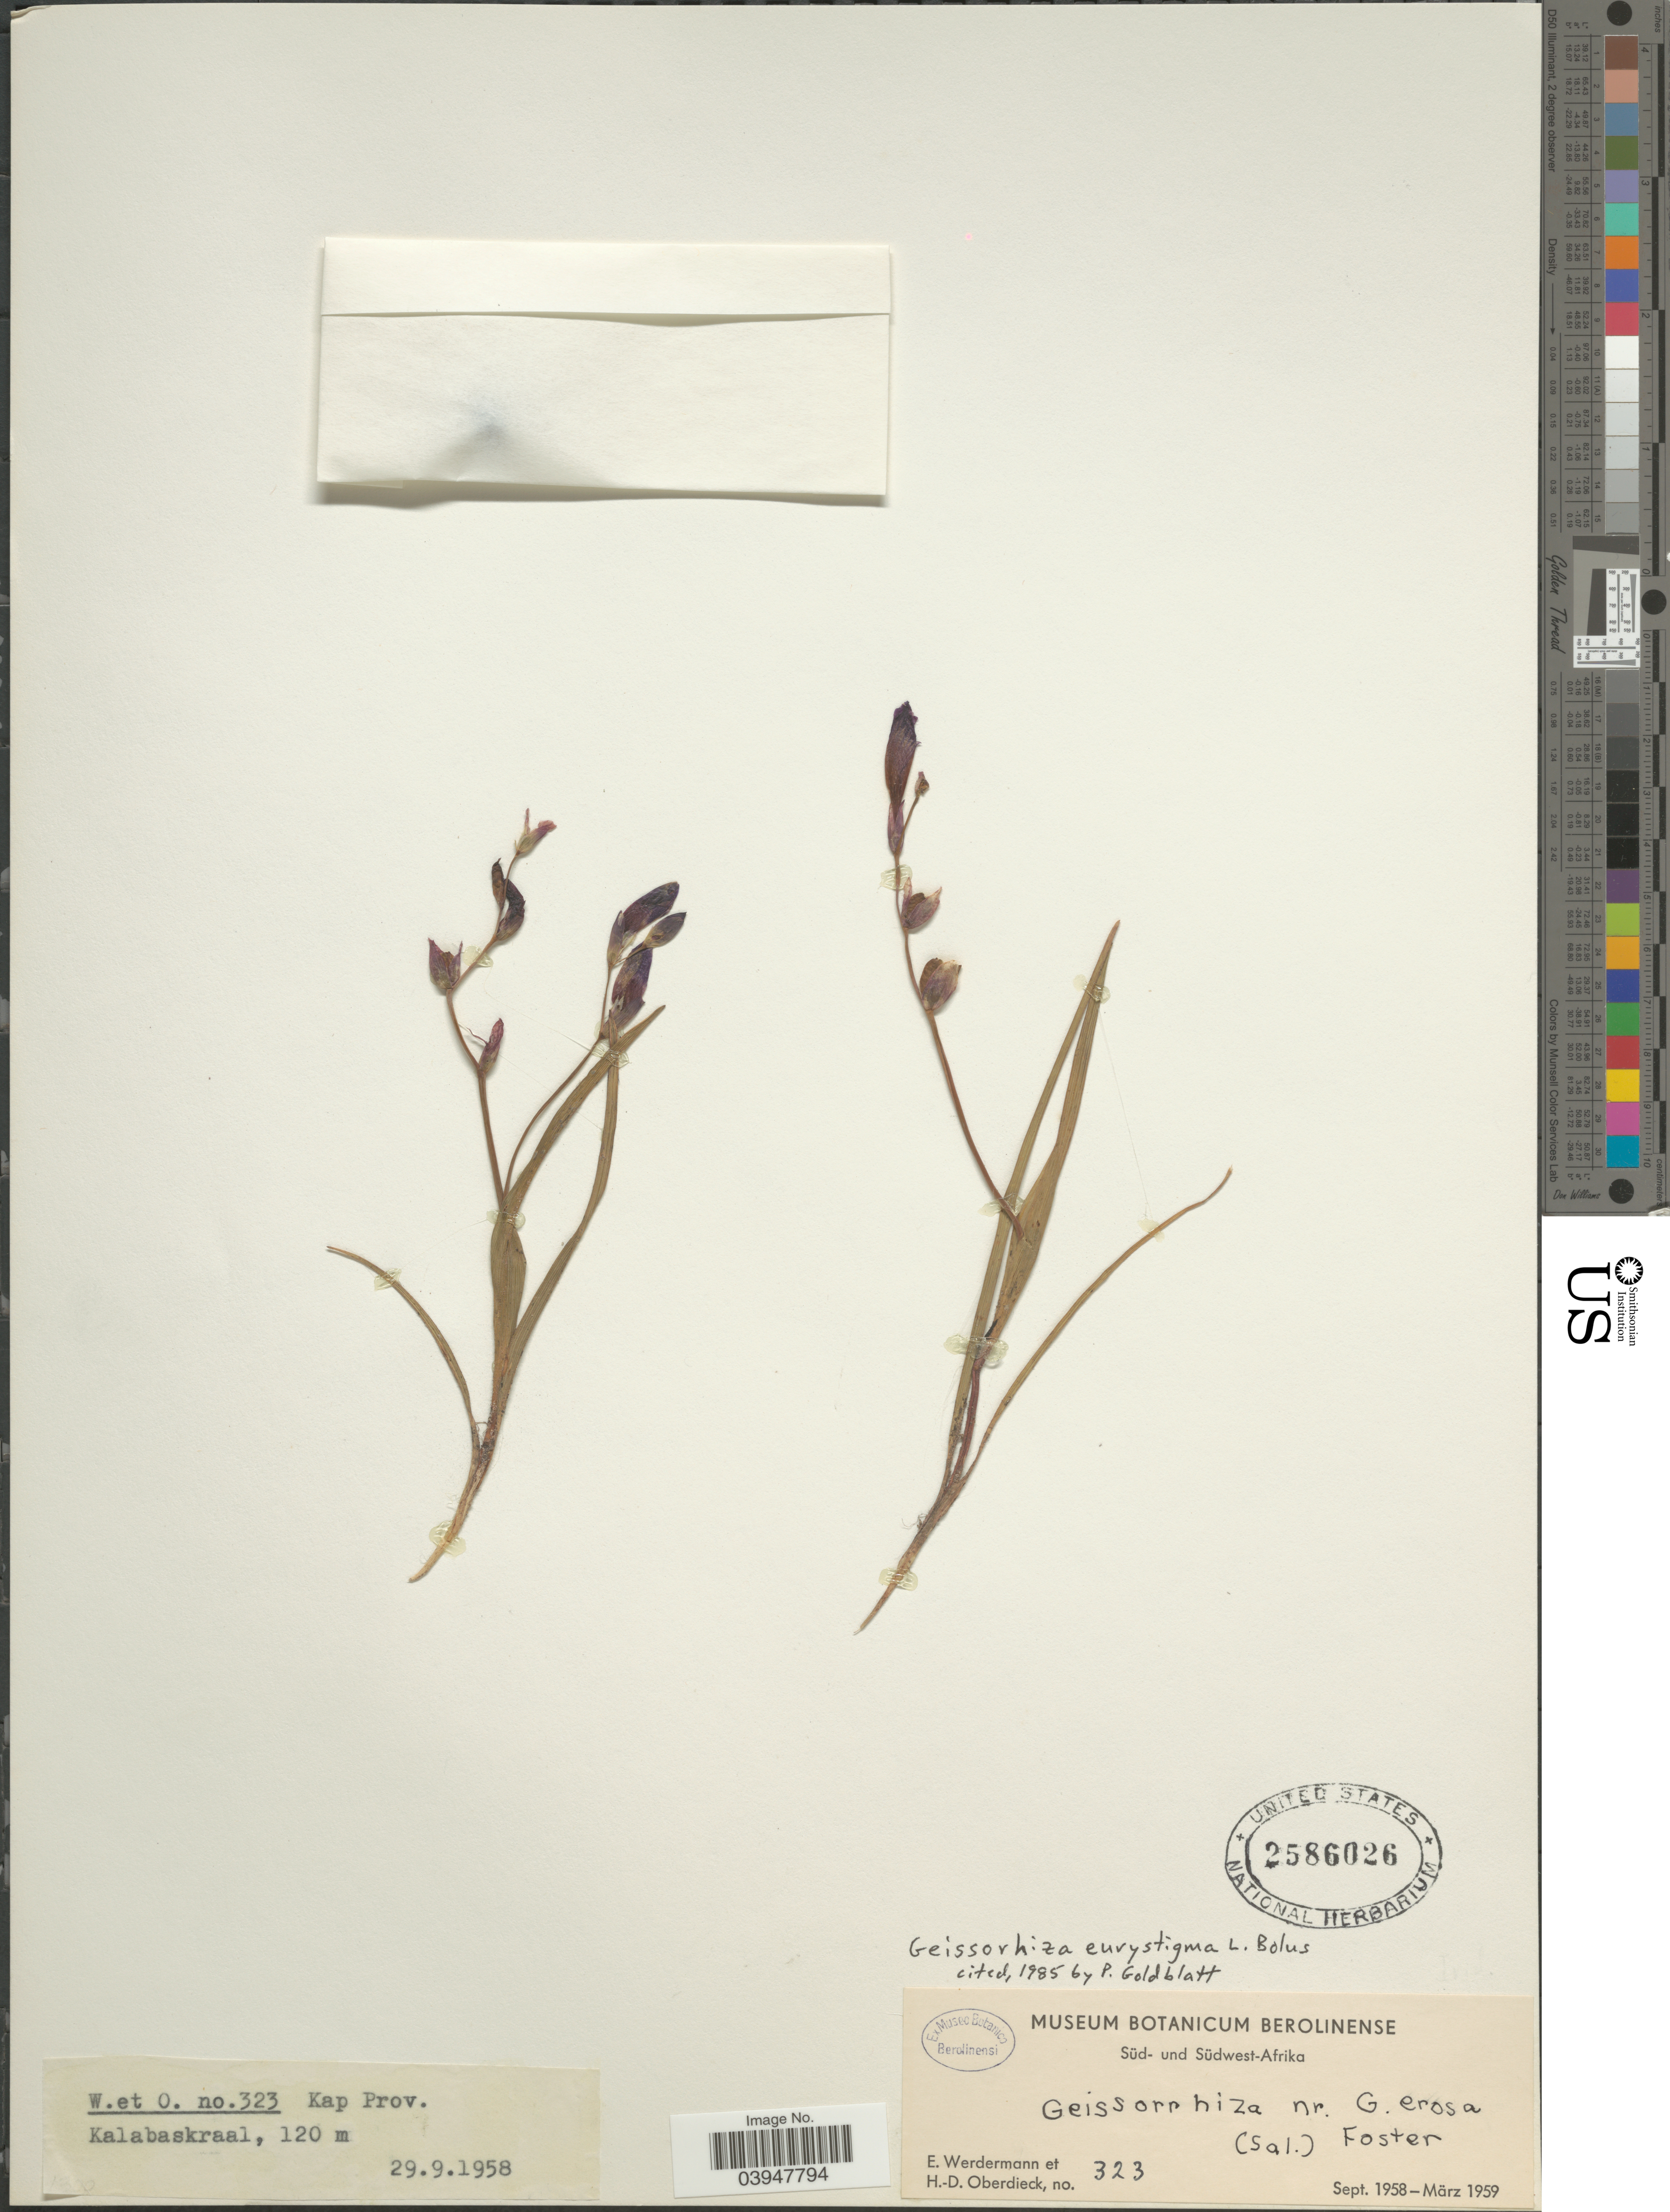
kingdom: Plantae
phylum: Tracheophyta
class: Liliopsida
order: Asparagales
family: Iridaceae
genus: Geissorhiza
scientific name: Geissorhiza eurystigma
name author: L. Bolus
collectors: E. Werdermann & H. Oberdieck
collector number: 323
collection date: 1958-09-29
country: South Africa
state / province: Western Cape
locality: Kap Prov. Kalabaskraal.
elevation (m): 120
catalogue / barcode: US 2586026